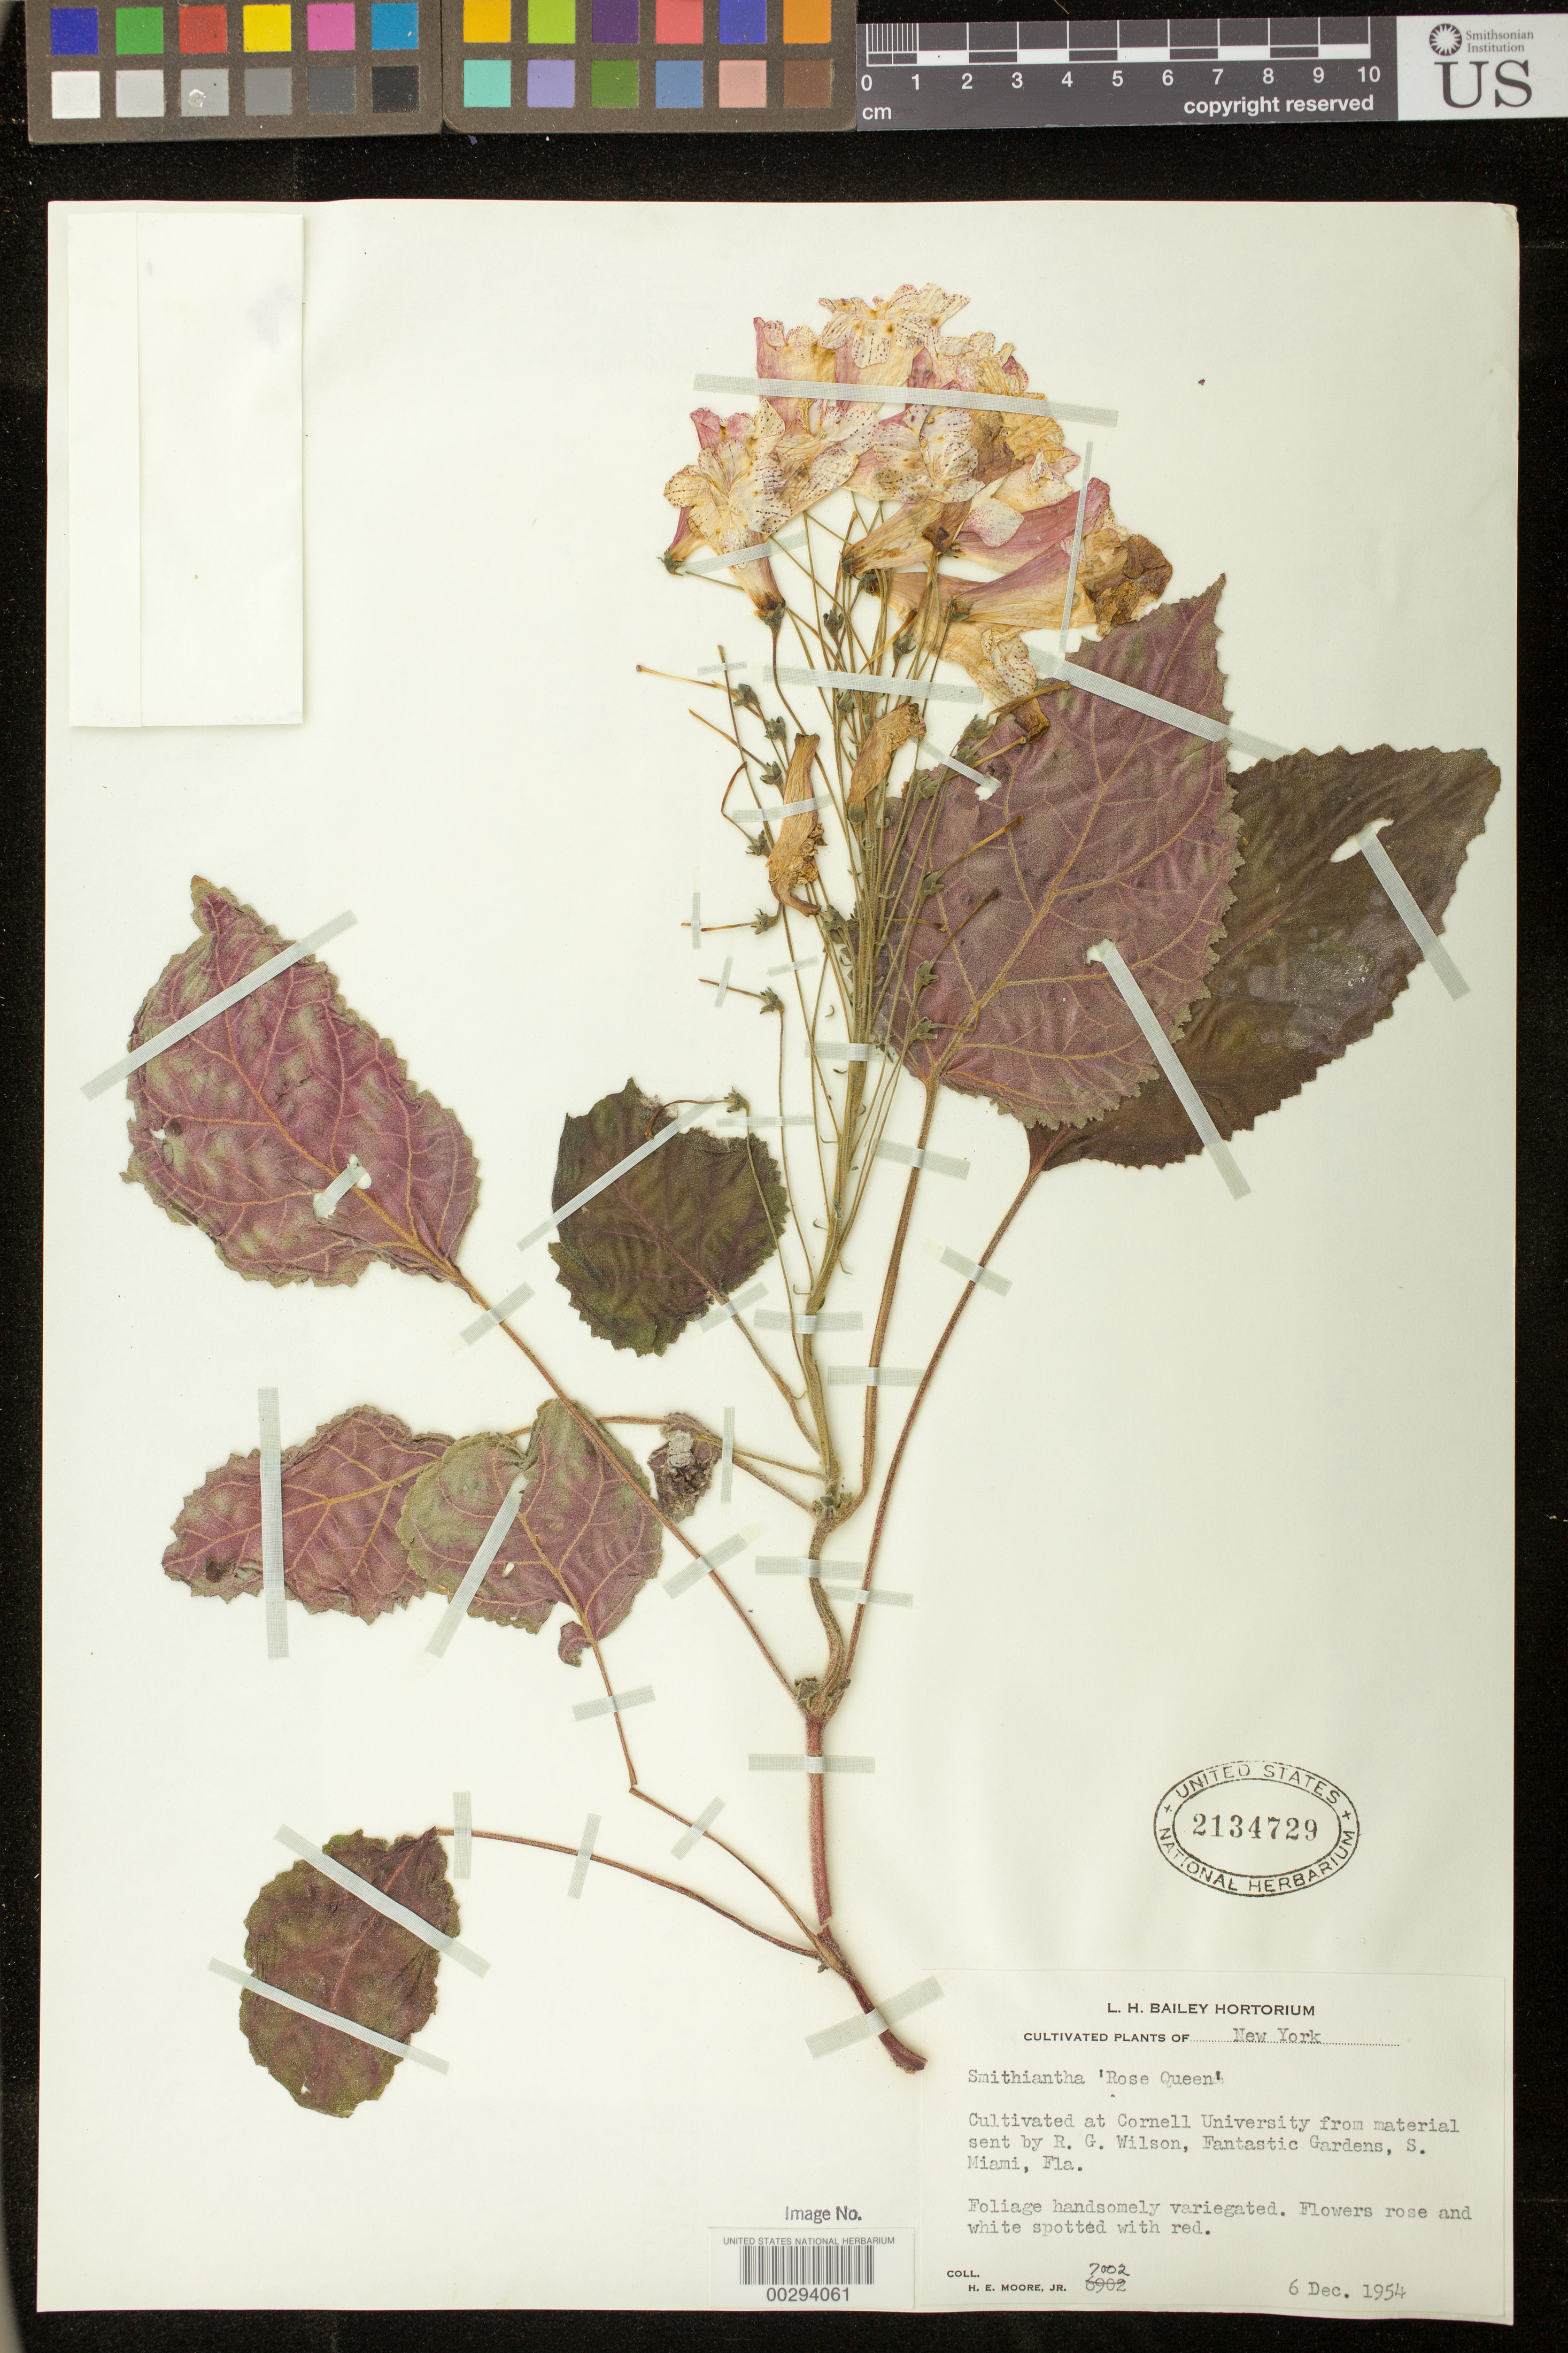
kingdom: Plantae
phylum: Tracheophyta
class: Magnoliopsida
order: Lamiales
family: Gesneriaceae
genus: Smithiantha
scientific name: Smithiantha 'Rose Queen'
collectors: H. E. Moore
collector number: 7002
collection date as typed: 06 Dec 1954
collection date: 1954-12-06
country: United States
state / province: New York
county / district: Tompkins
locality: Cultivated at Cornell University, Ithaca, NY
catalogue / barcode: US 2134729-2